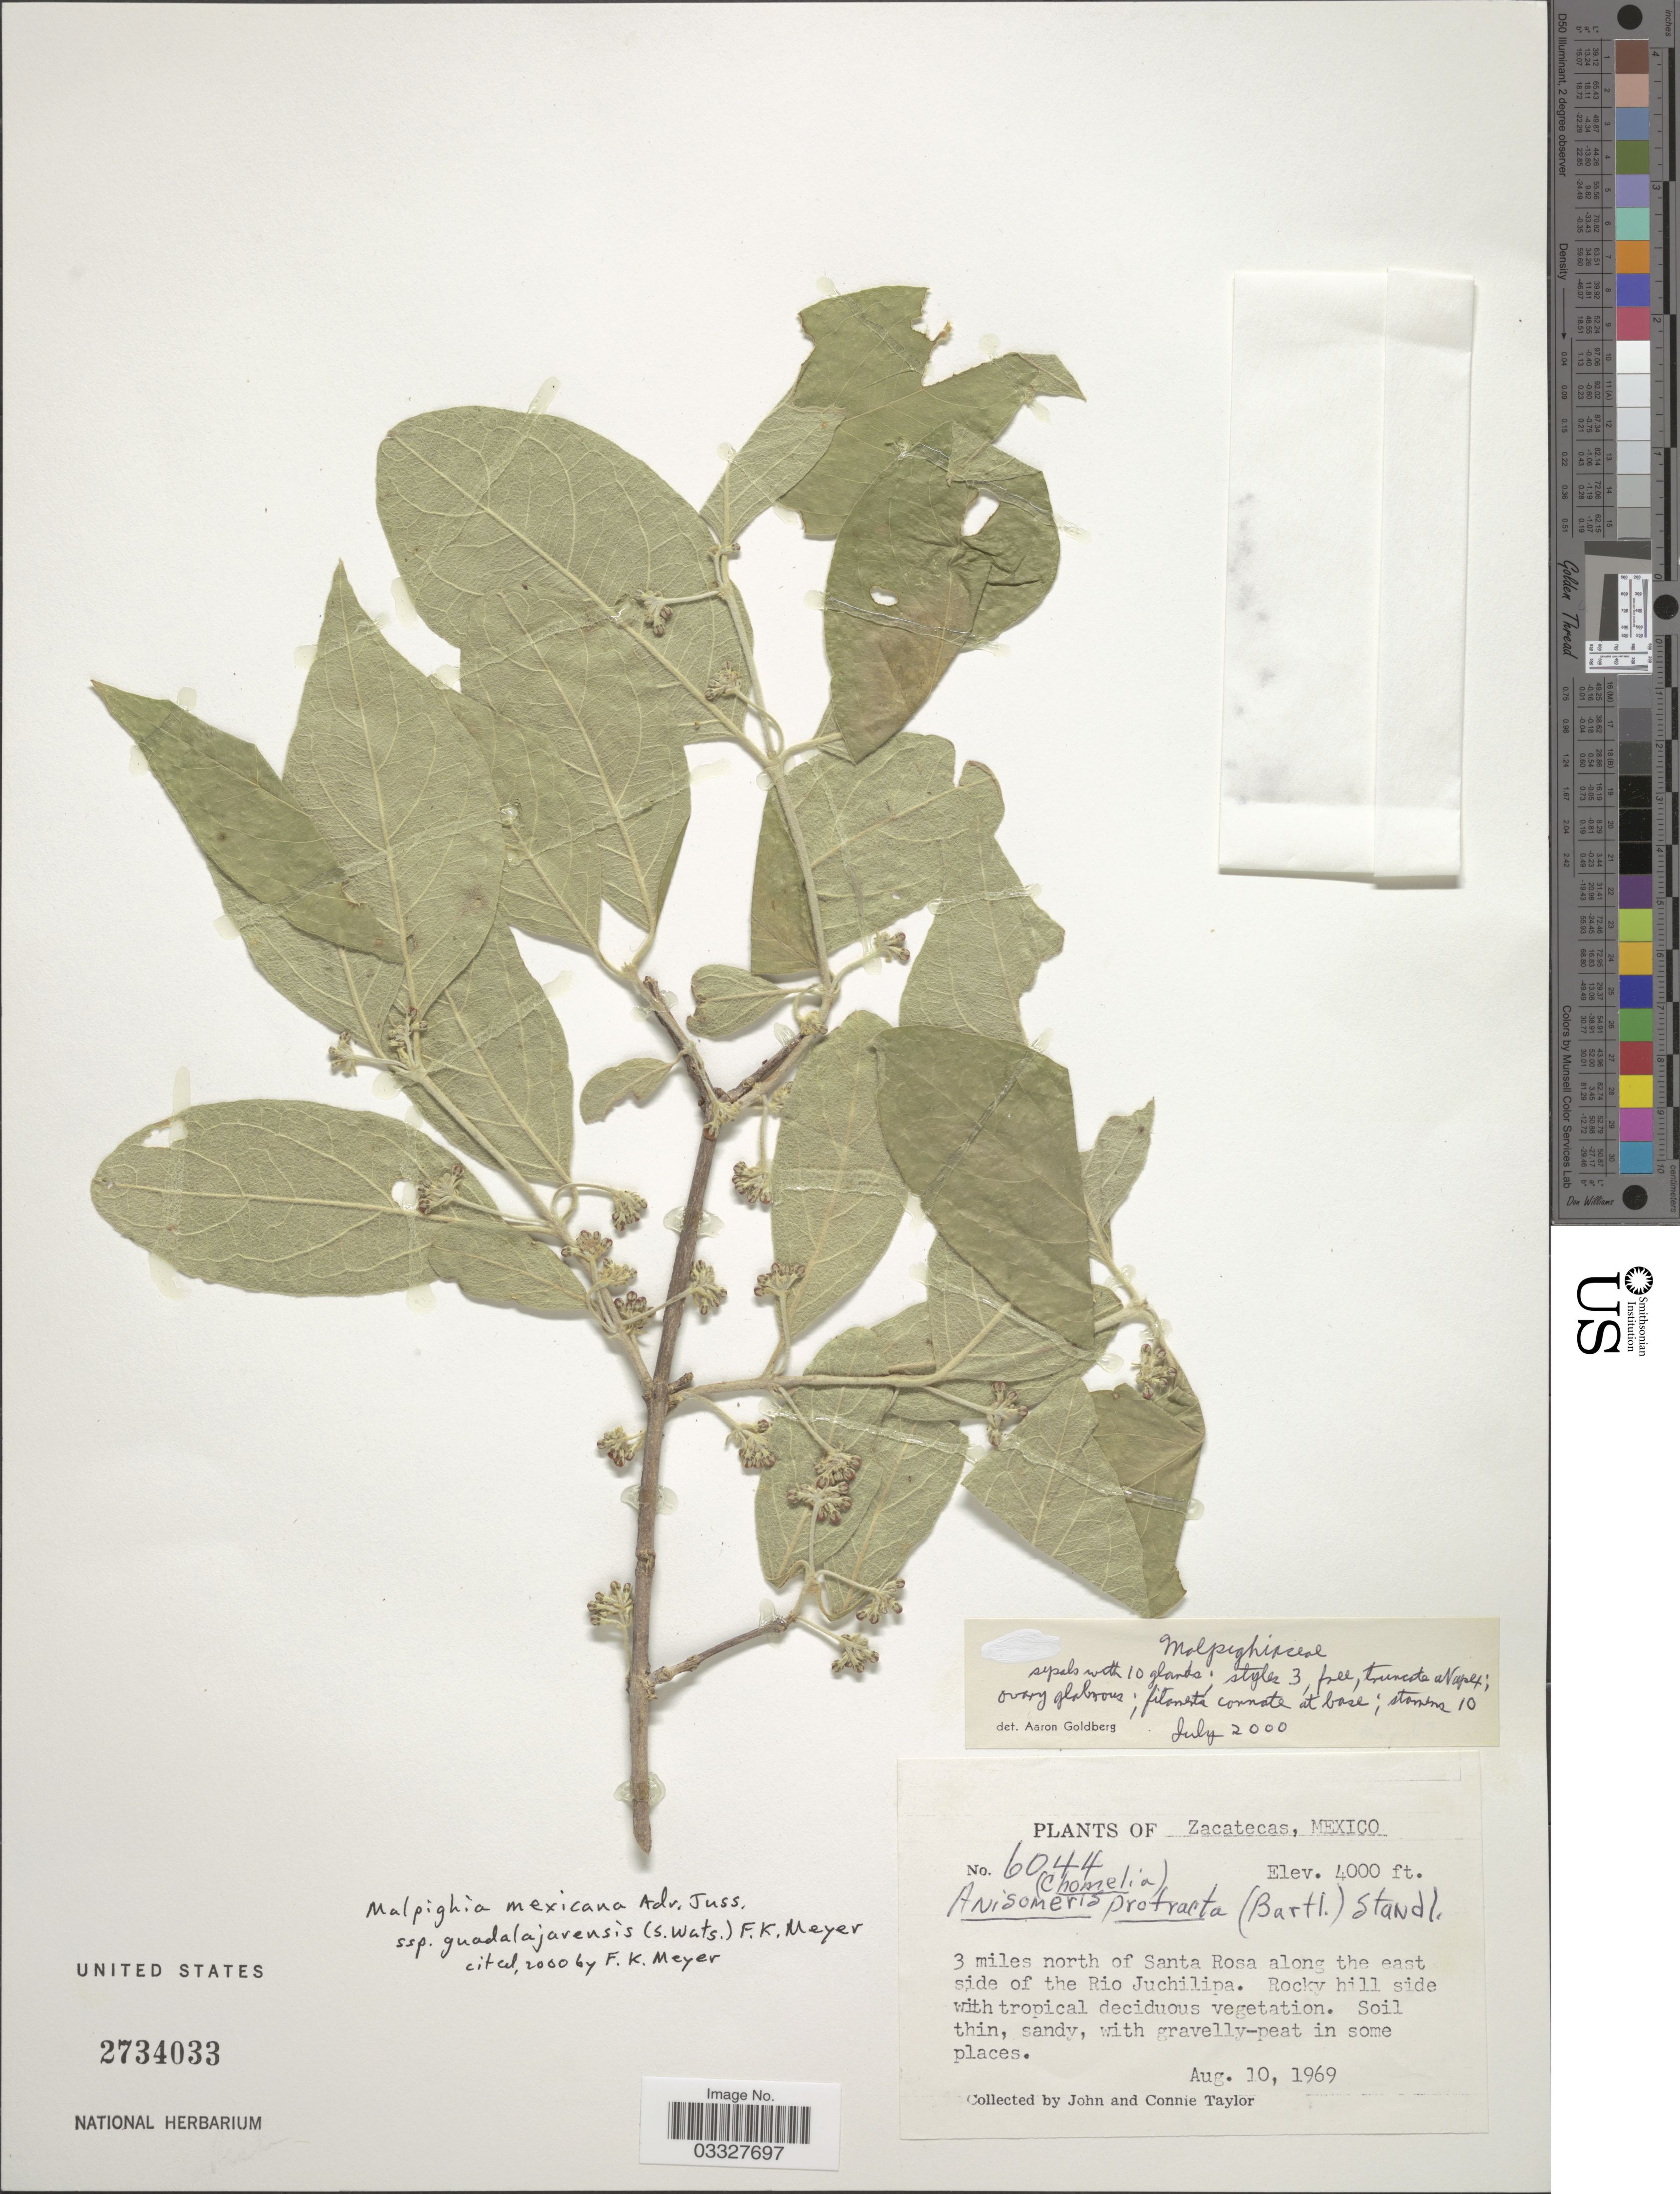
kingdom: Plantae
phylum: Tracheophyta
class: Magnoliopsida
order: Malpighiales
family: Malpighiaceae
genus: Malpighia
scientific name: Malpighia mexicana subsp. guadalajarensis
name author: (S. Watson) F.K. Mey.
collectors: J. Taylor & C. Taylor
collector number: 6044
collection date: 1969-08-10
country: Mexico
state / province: Zacatecas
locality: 3 miles north of Santa Rosa along the east side of the Rio Juchilipa.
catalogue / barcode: US 2734033